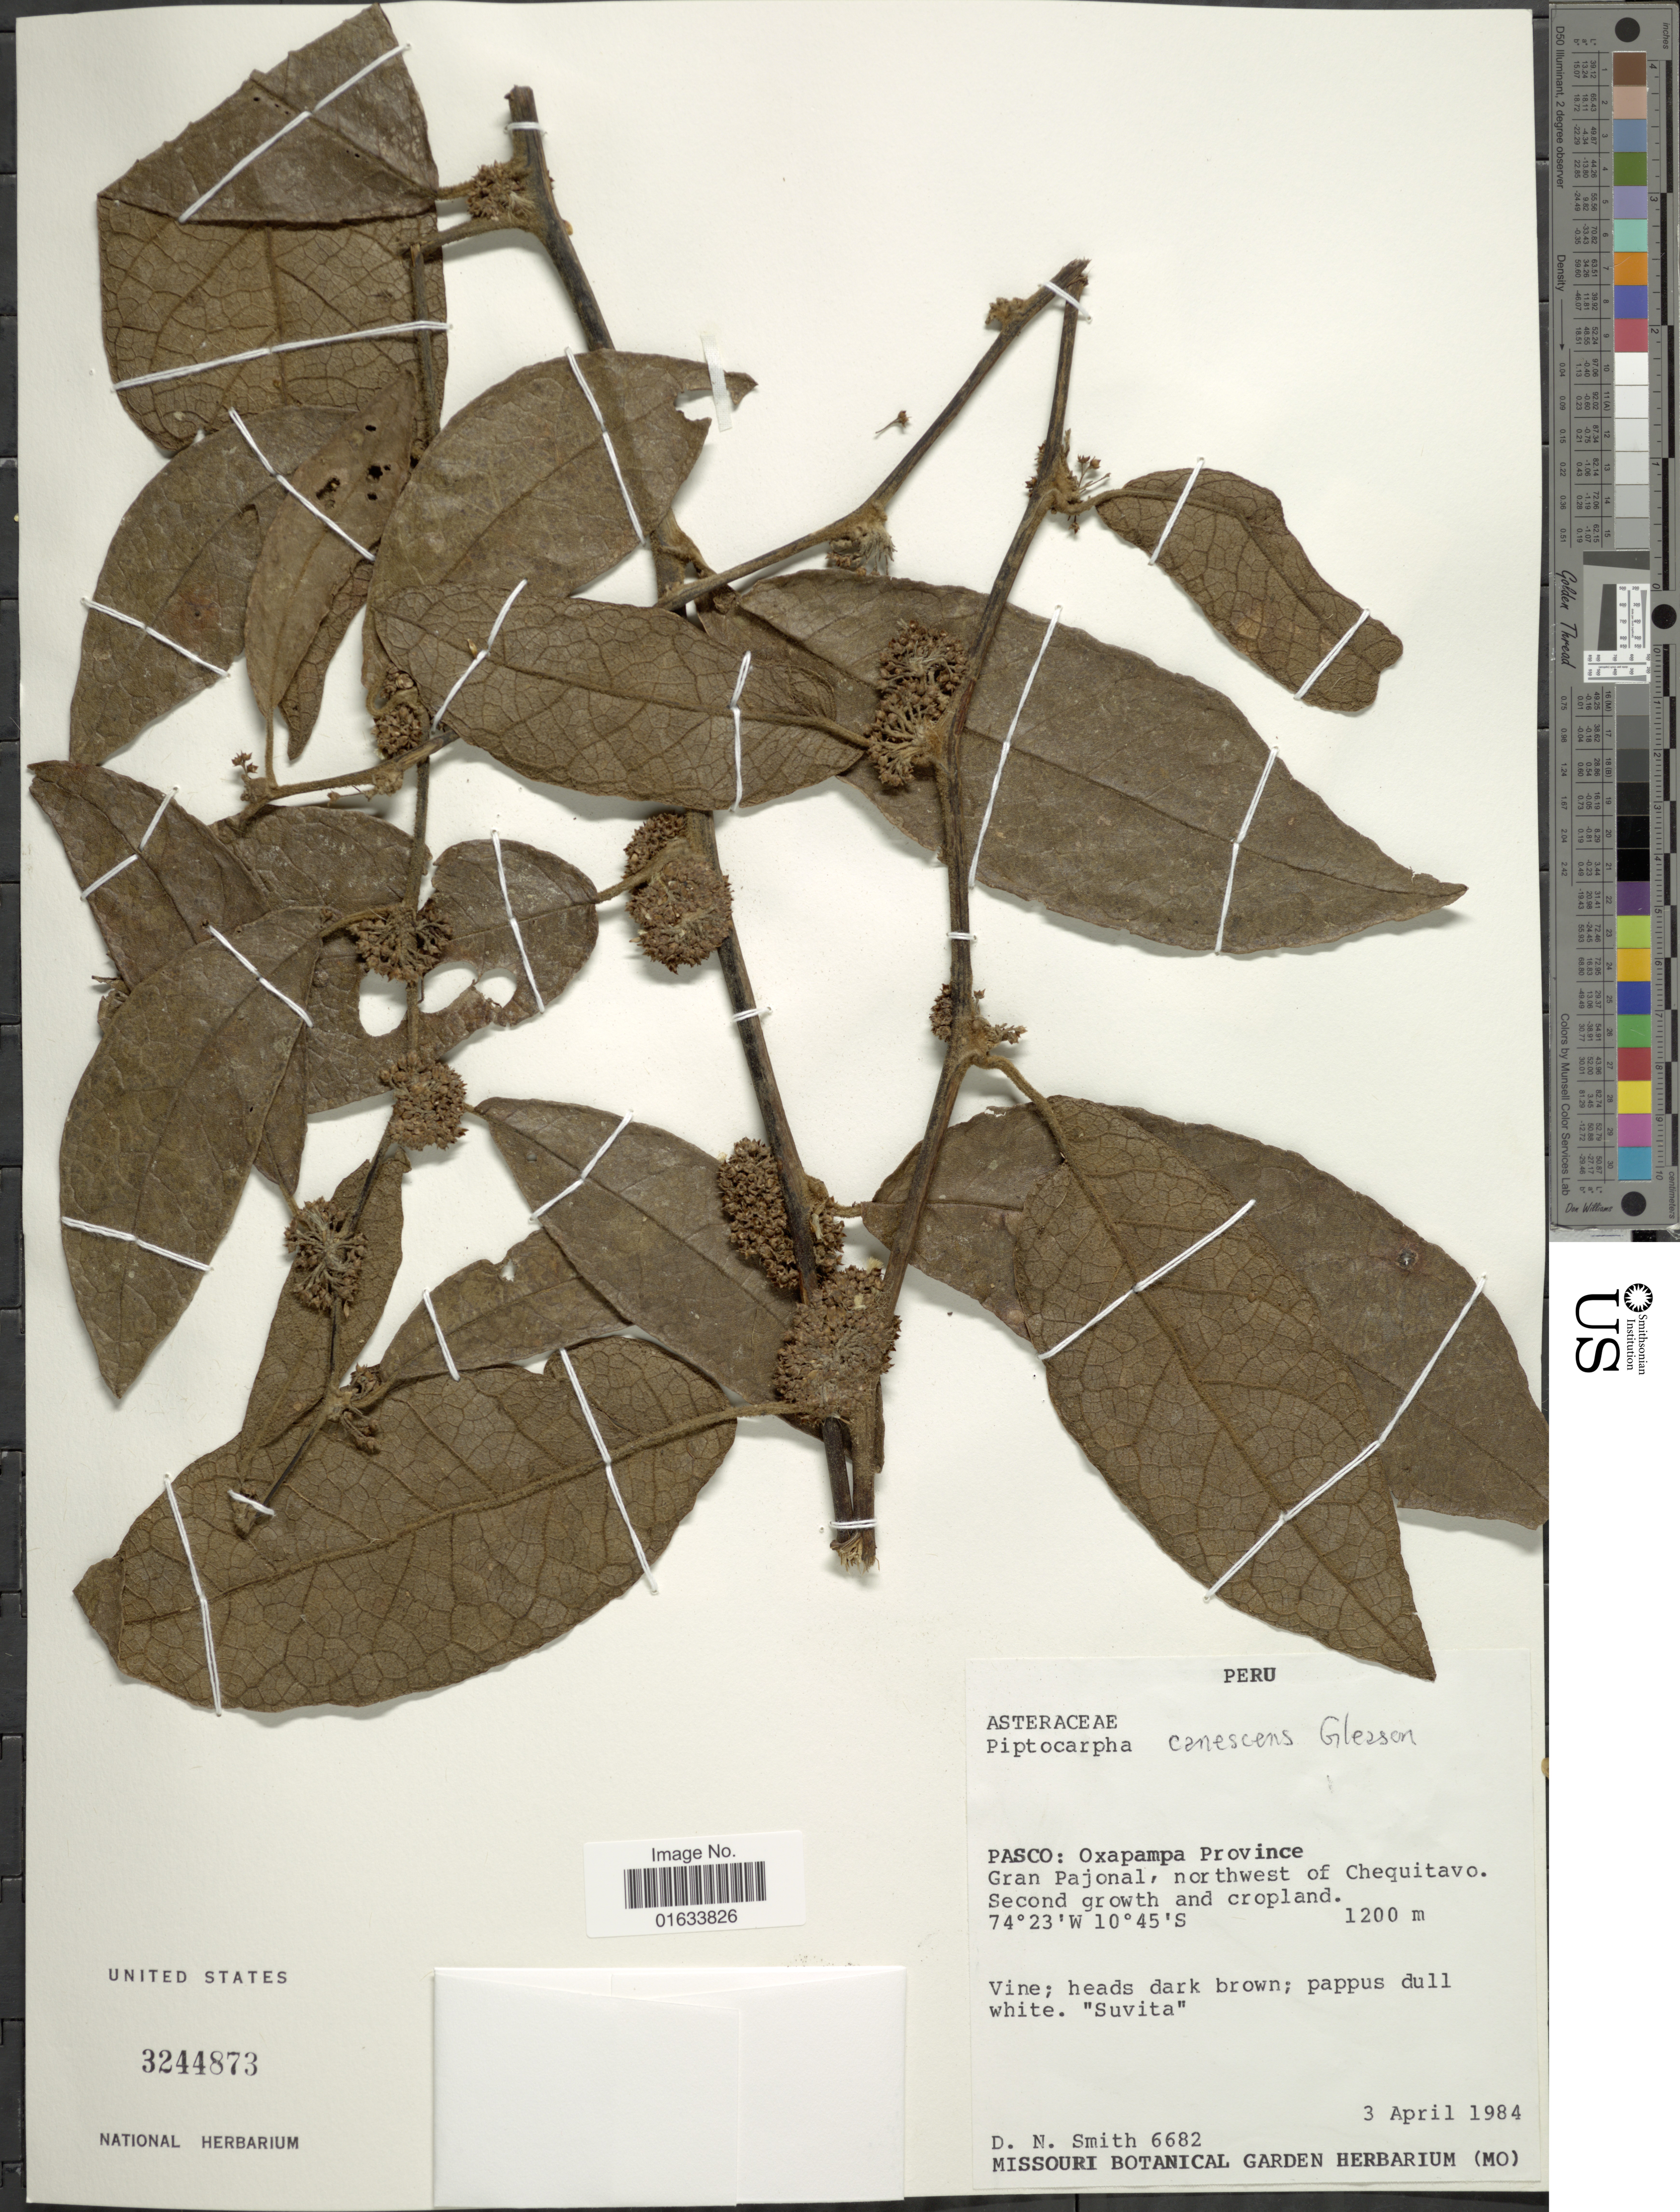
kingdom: Plantae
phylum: Tracheophyta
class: Magnoliopsida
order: Asterales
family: Asteraceae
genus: Piptocarpha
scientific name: Piptocarpha canescens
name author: Gleason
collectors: D. Smith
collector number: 6682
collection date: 1984-04-03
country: Peru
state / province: Pasco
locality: Pasco: Oxapampa Province. Gran Pajonal, northwest of Chequitavo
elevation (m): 1200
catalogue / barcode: US 3244873